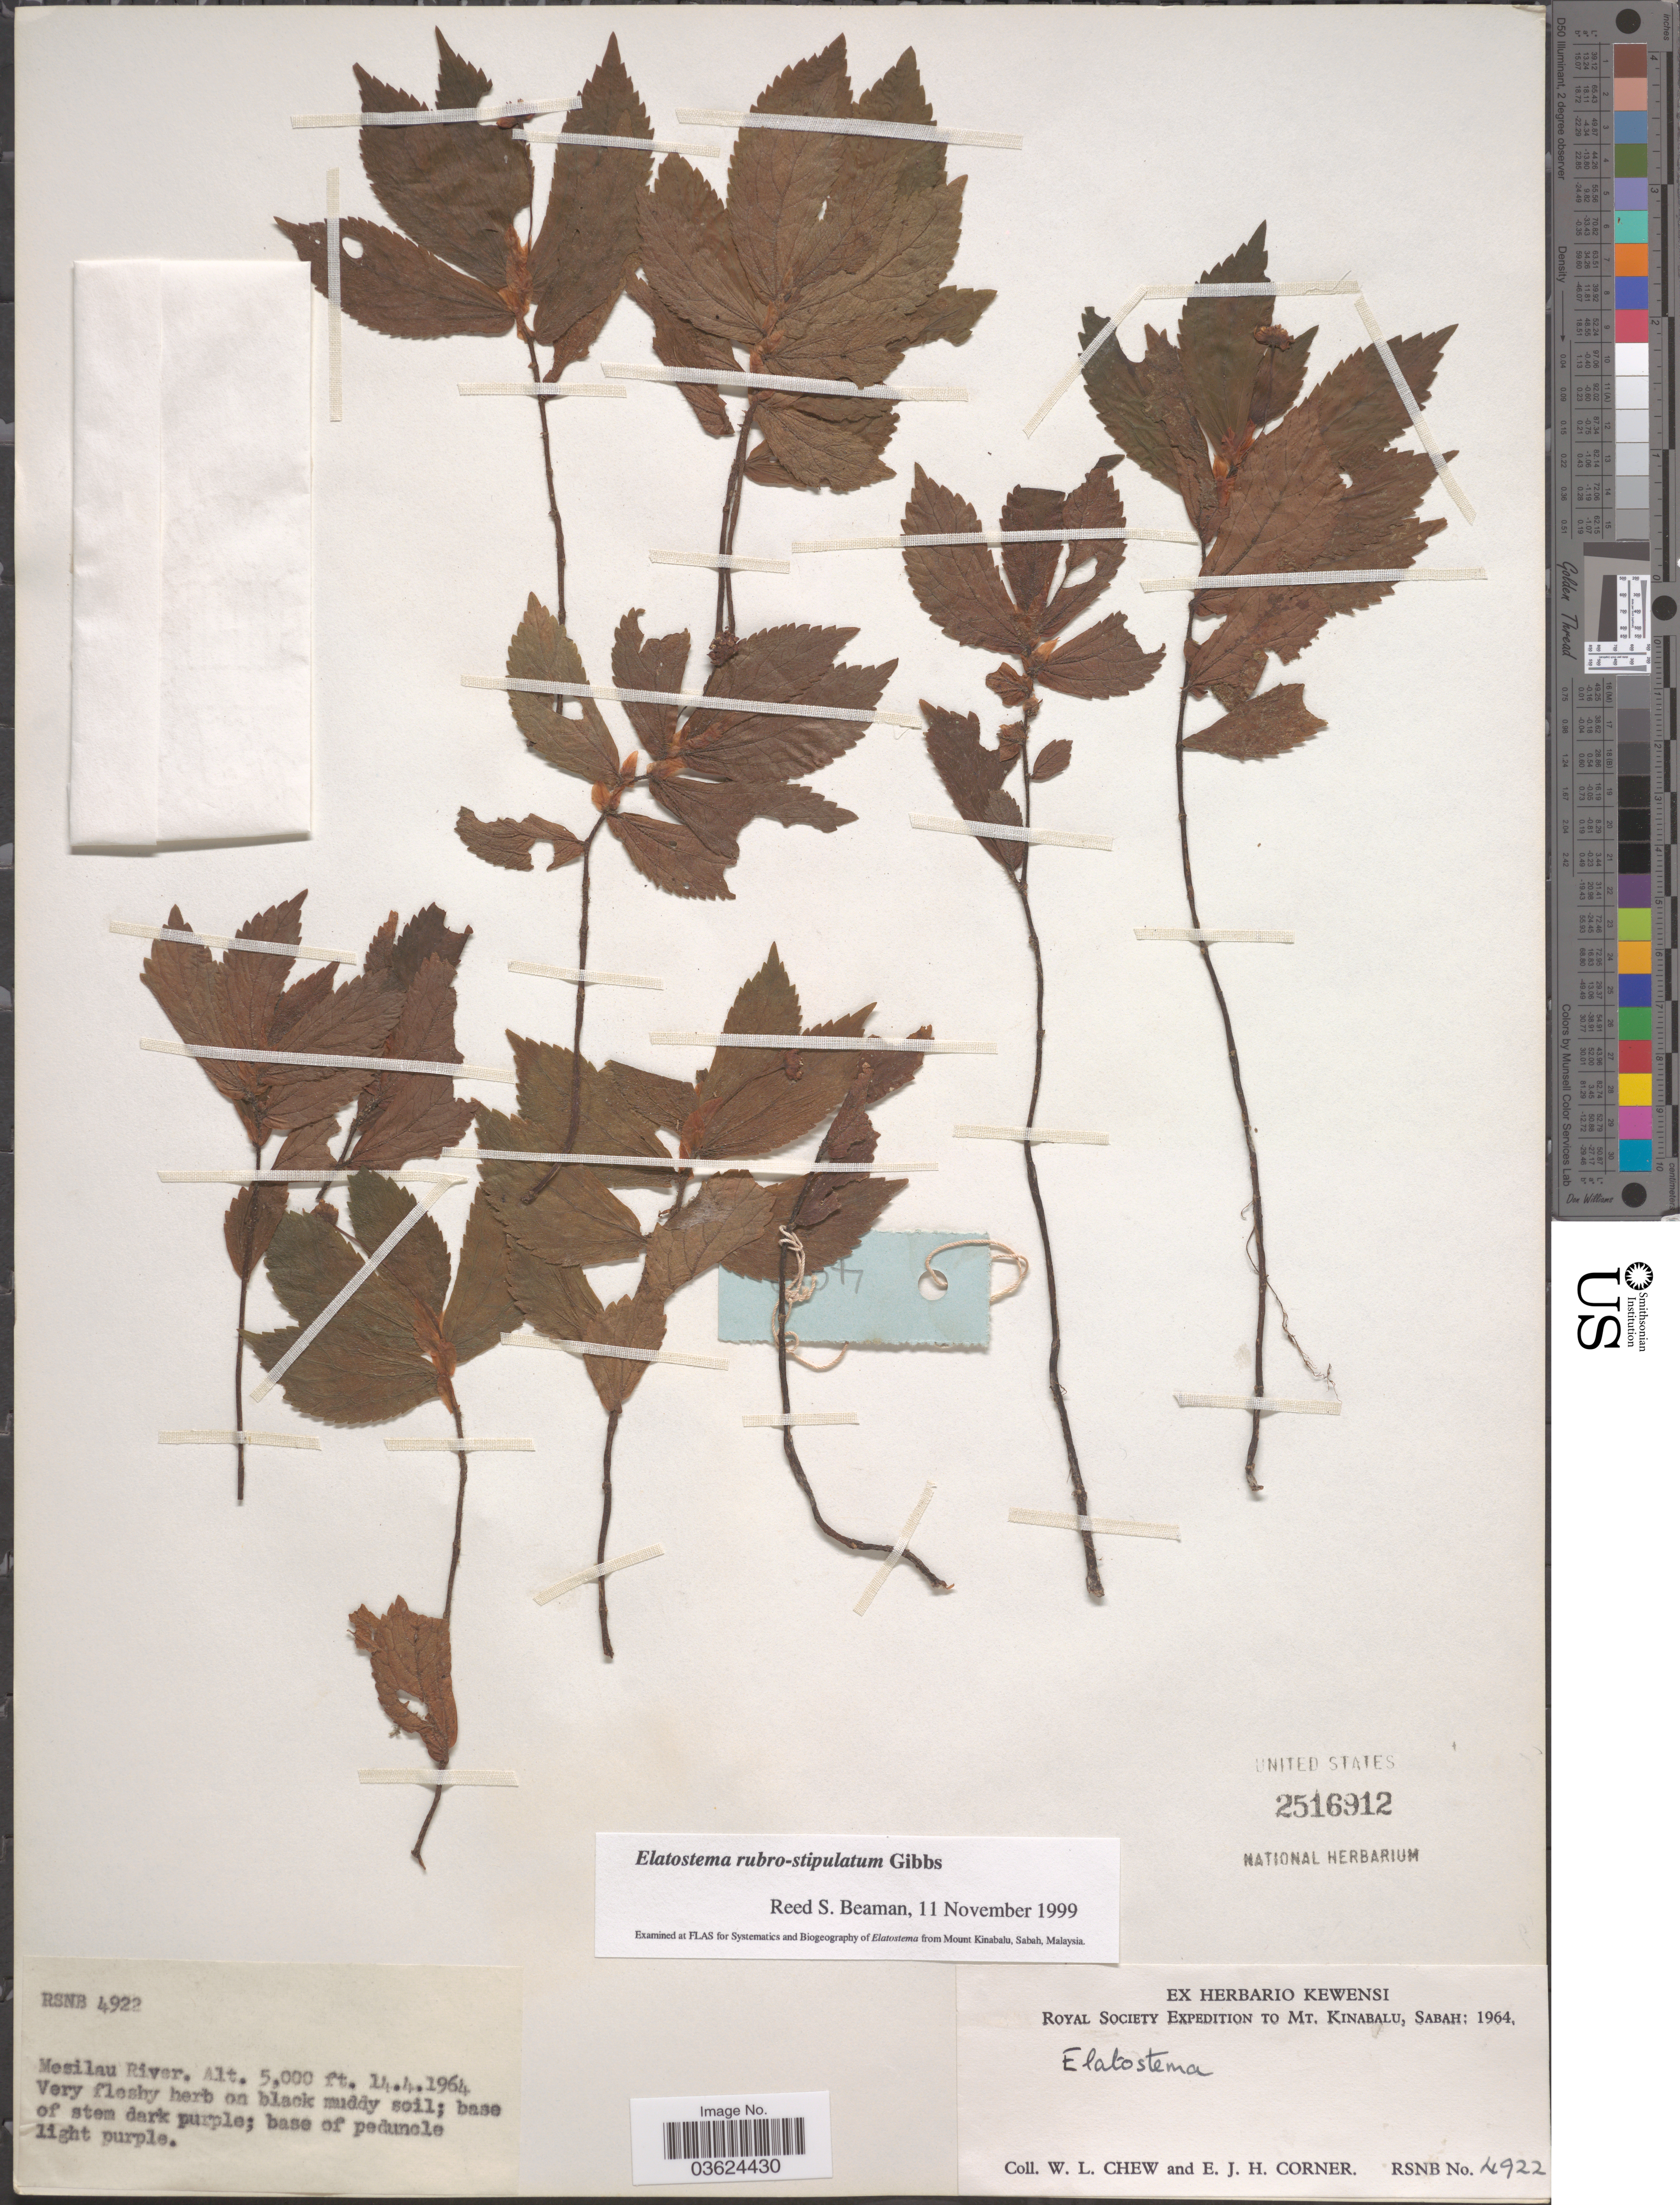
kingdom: Plantae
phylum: Tracheophyta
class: Magnoliopsida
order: Rosales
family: Urticaceae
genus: Elatostema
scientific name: Elatostema rubro-stipulatum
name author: Gibbs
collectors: W. Chew & E. Corner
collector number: RSNB 4922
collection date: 1964-04-14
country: Malaysia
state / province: Sabah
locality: Mesilau River. Mt. Kinabalu.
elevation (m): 1524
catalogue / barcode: US 2516912